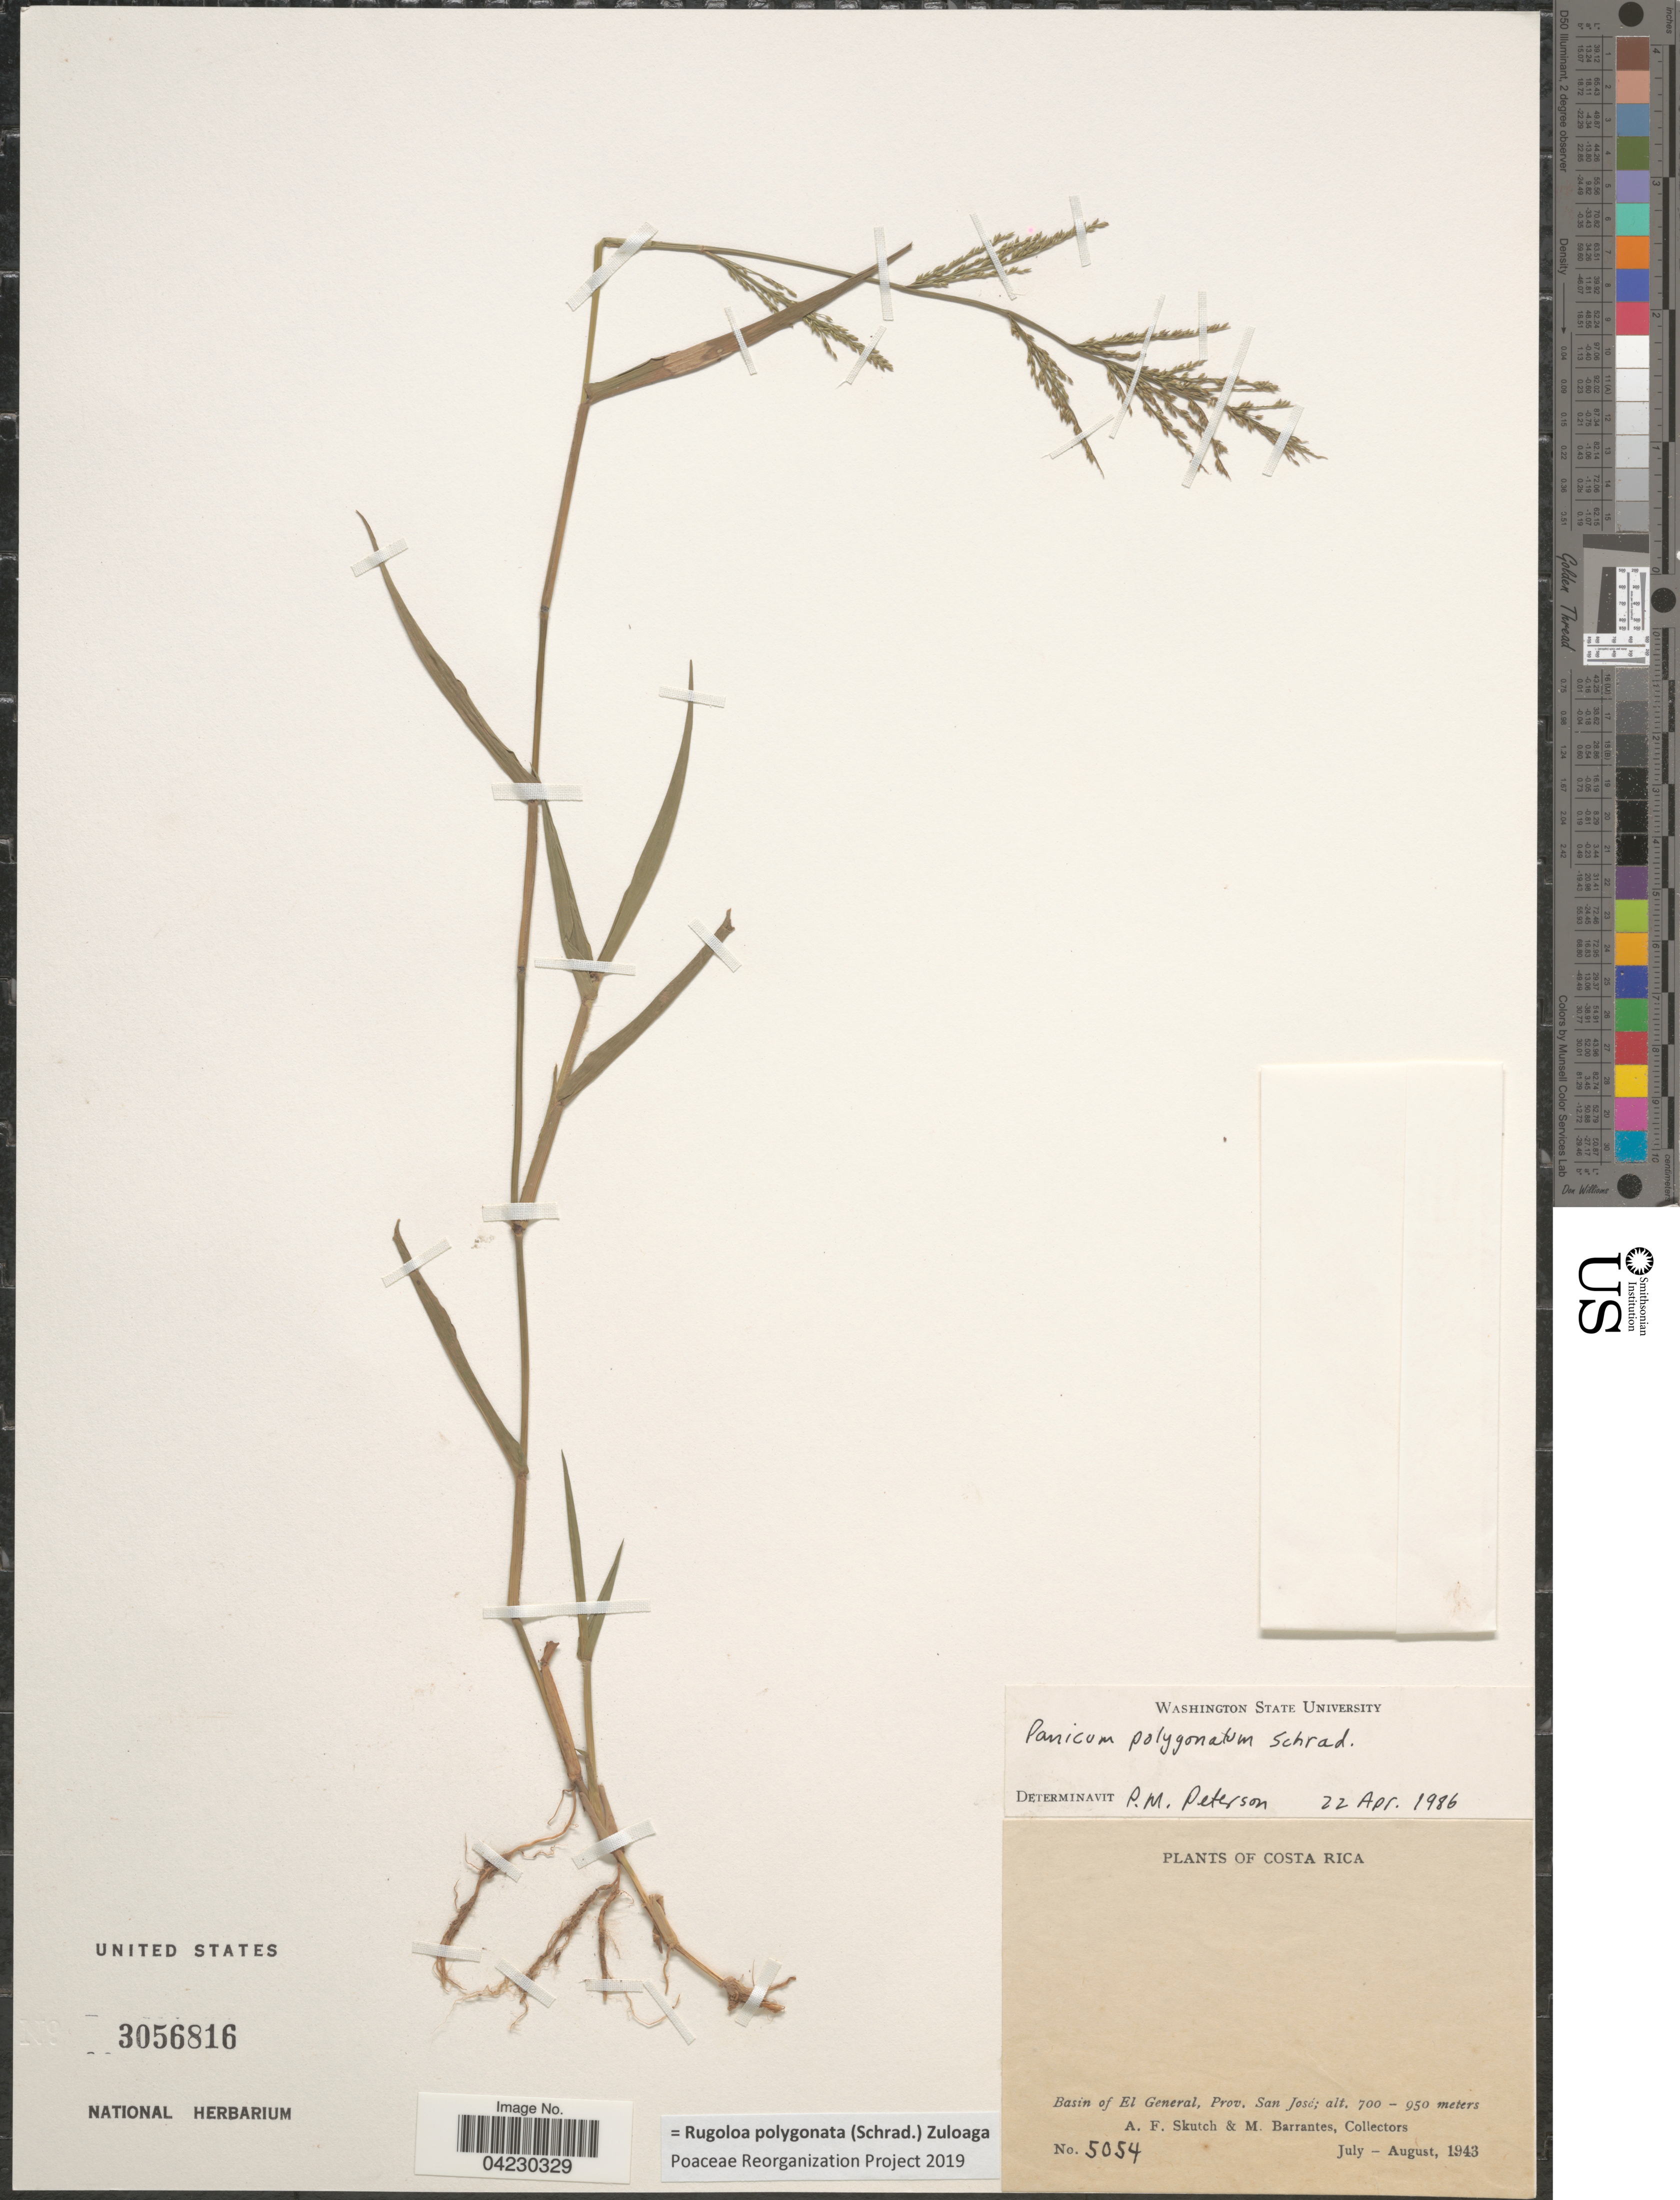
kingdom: Plantae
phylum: Tracheophyta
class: Liliopsida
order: Poales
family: Poaceae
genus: Rugoloa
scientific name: Rugoloa polygonata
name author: (Schrad.) Zuloaga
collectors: A. F. Skutch & M. Barrantes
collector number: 5054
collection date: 1943-07/1943-08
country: Costa Rica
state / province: San José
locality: Basin of El General.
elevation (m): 700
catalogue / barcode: US 3056816